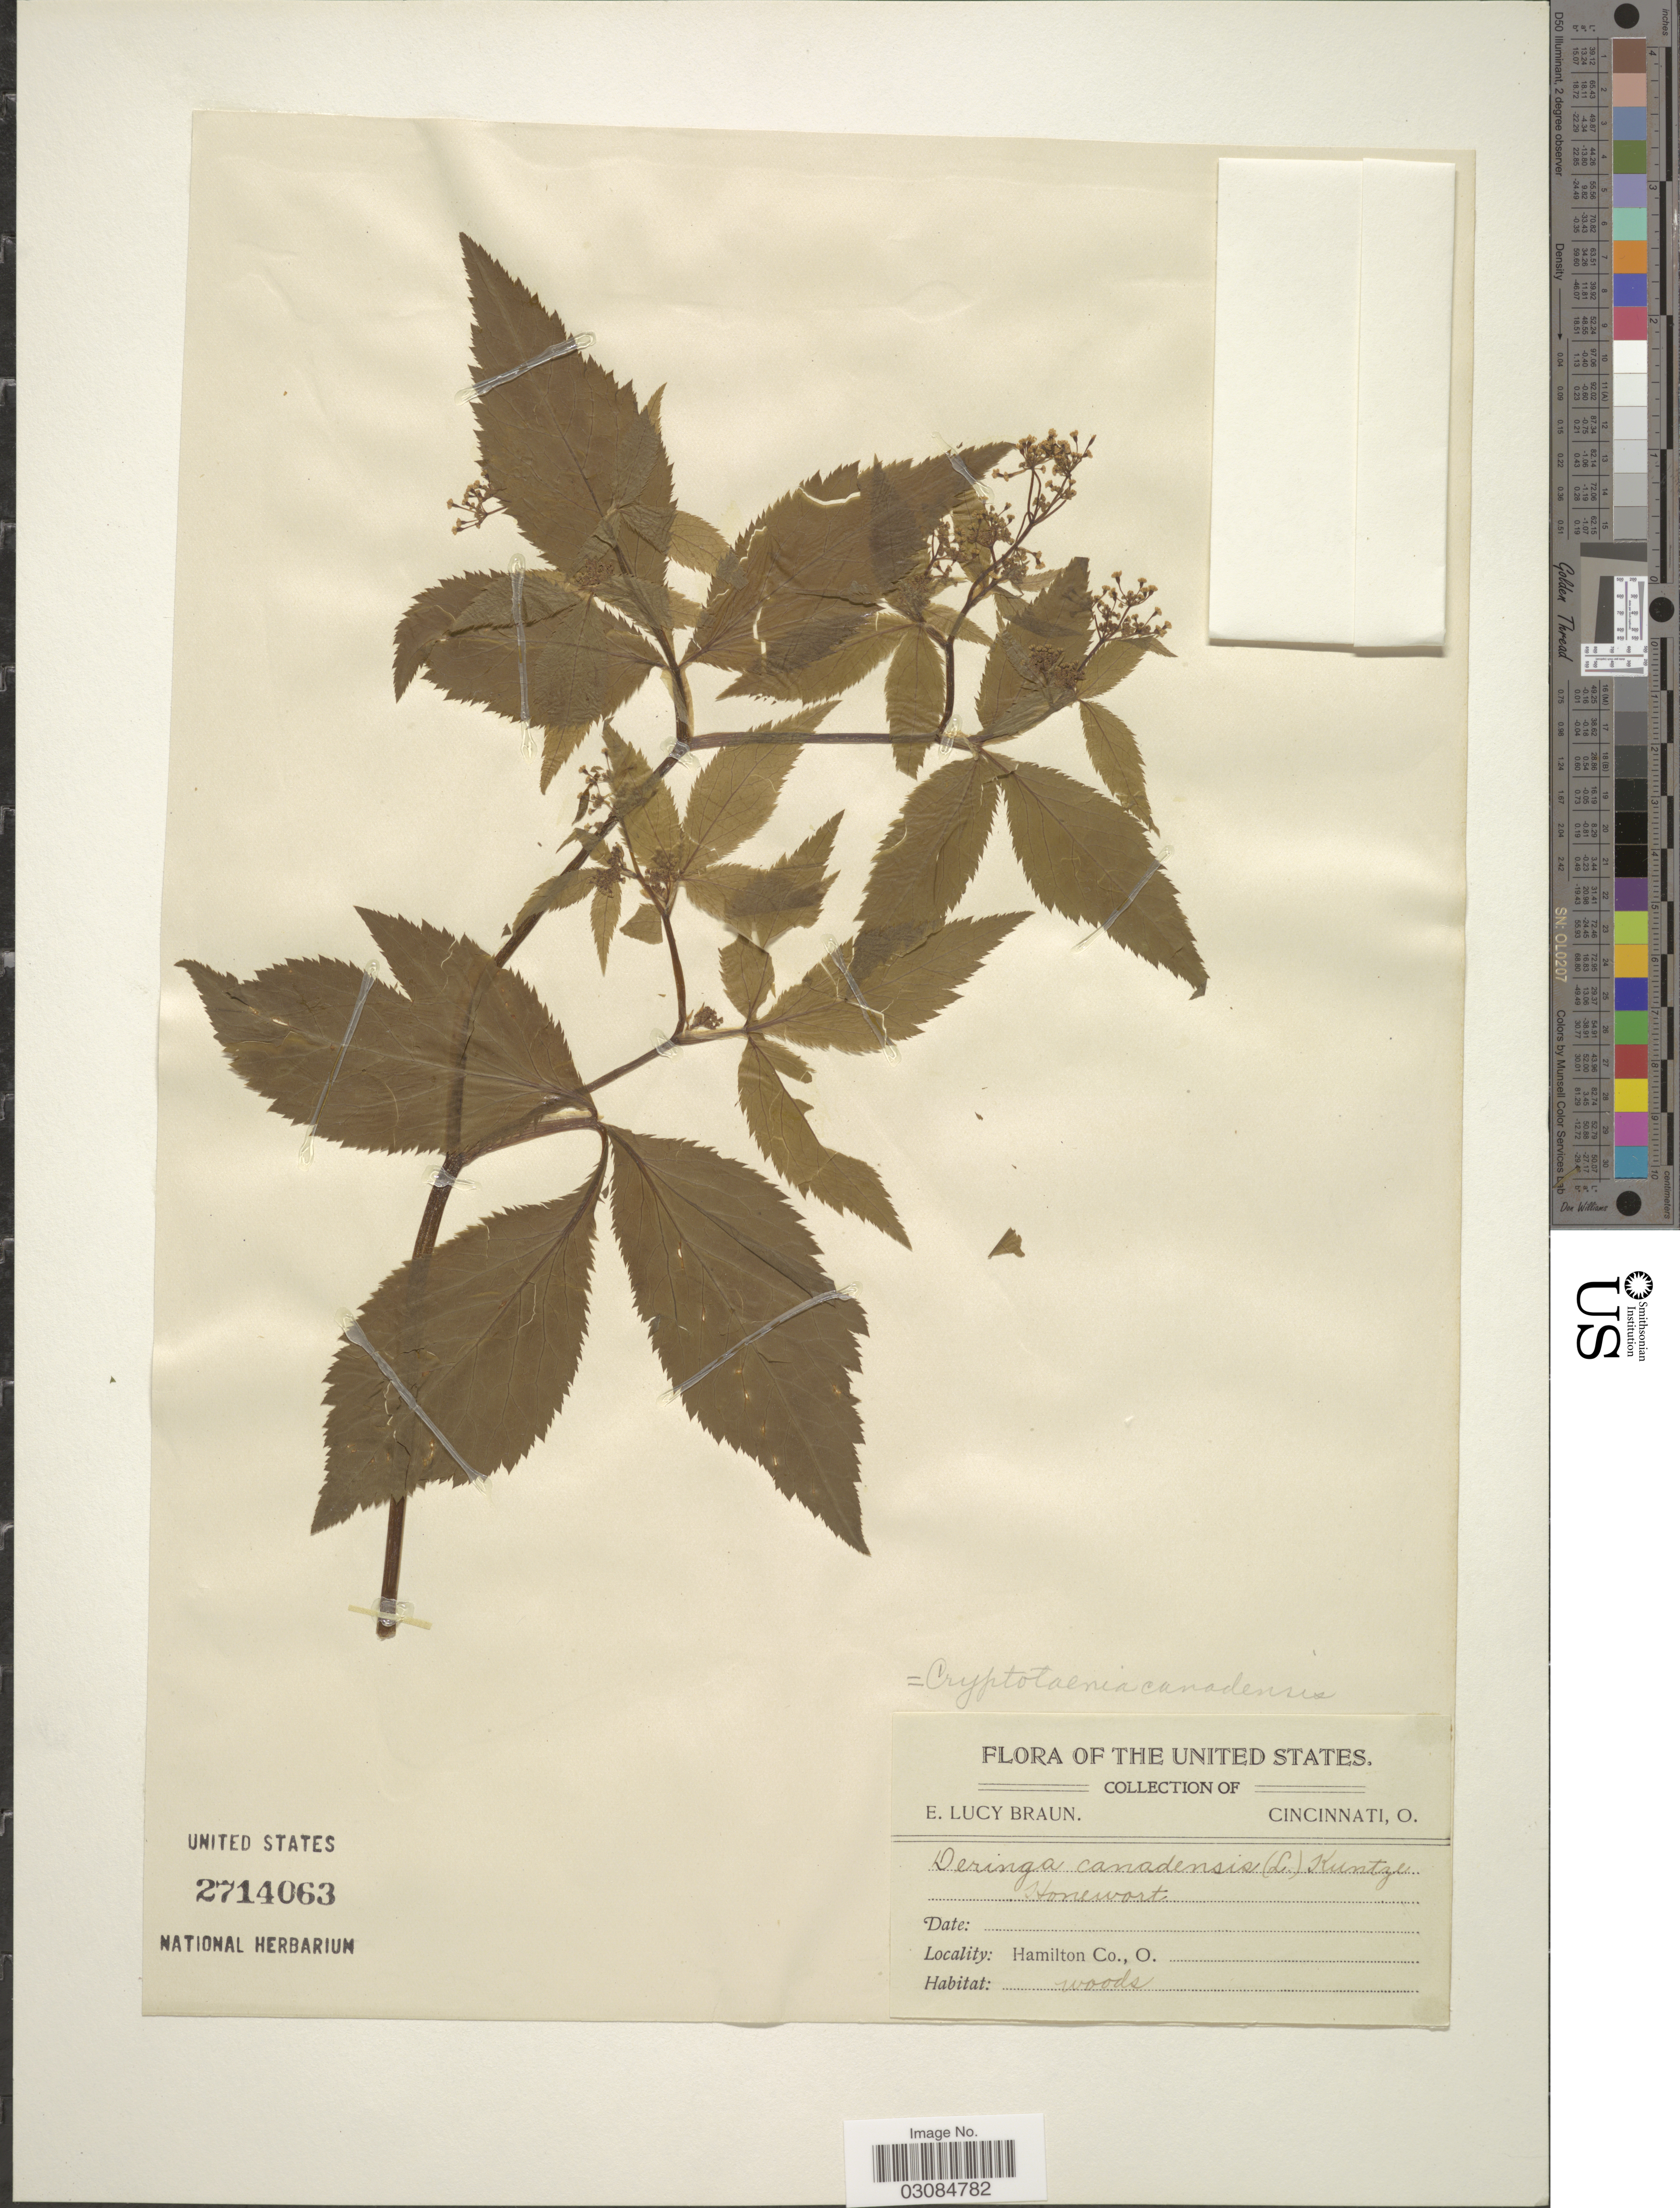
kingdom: Plantae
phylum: Tracheophyta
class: Magnoliopsida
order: Apiales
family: Apiaceae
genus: Cryptotaenia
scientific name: Cryptotaenia canadensis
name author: (L.) DC.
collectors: E. L. Braun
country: United States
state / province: Ohio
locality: Hamilton Co.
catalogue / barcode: US 2714063